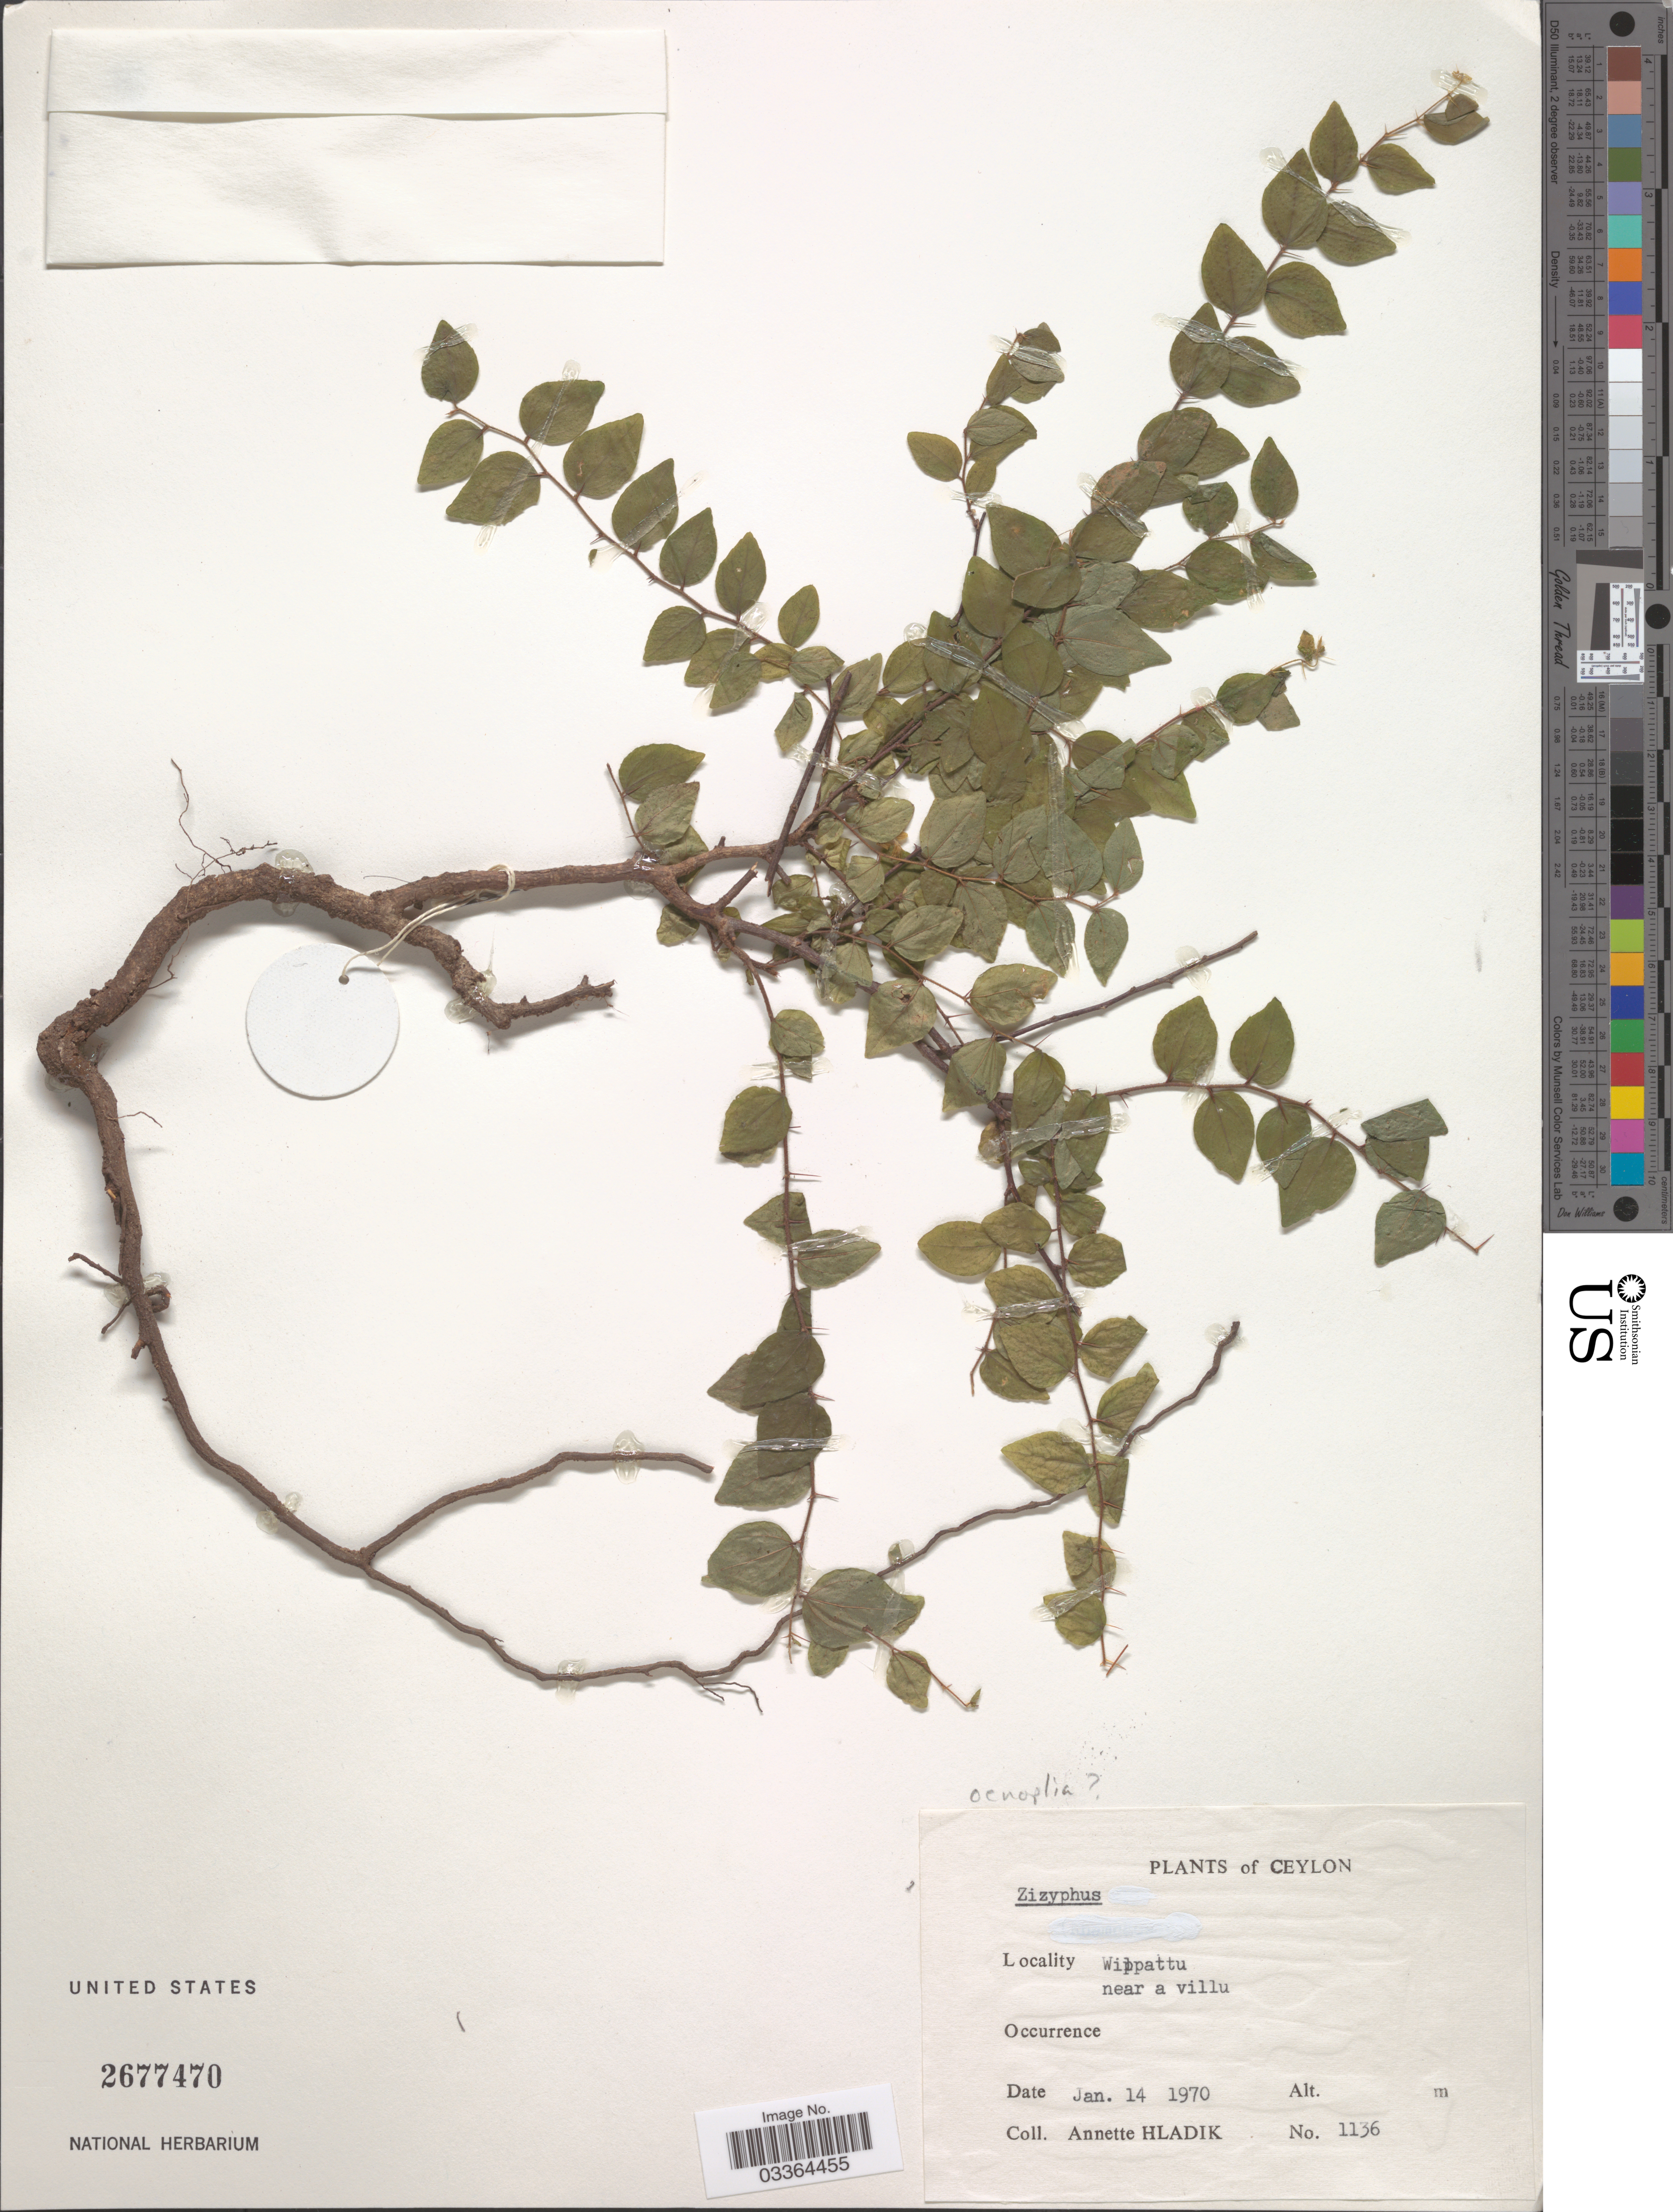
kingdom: Plantae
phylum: Tracheophyta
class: Magnoliopsida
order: Rosales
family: Rhamnaceae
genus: Ziziphus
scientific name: Ziziphus oenopolia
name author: (L.) Mill.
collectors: A. Hladik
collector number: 1136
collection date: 1970-01-14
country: Sri Lanka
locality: Ceylon. Wilpattu, near a villu.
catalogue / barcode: US 2677470